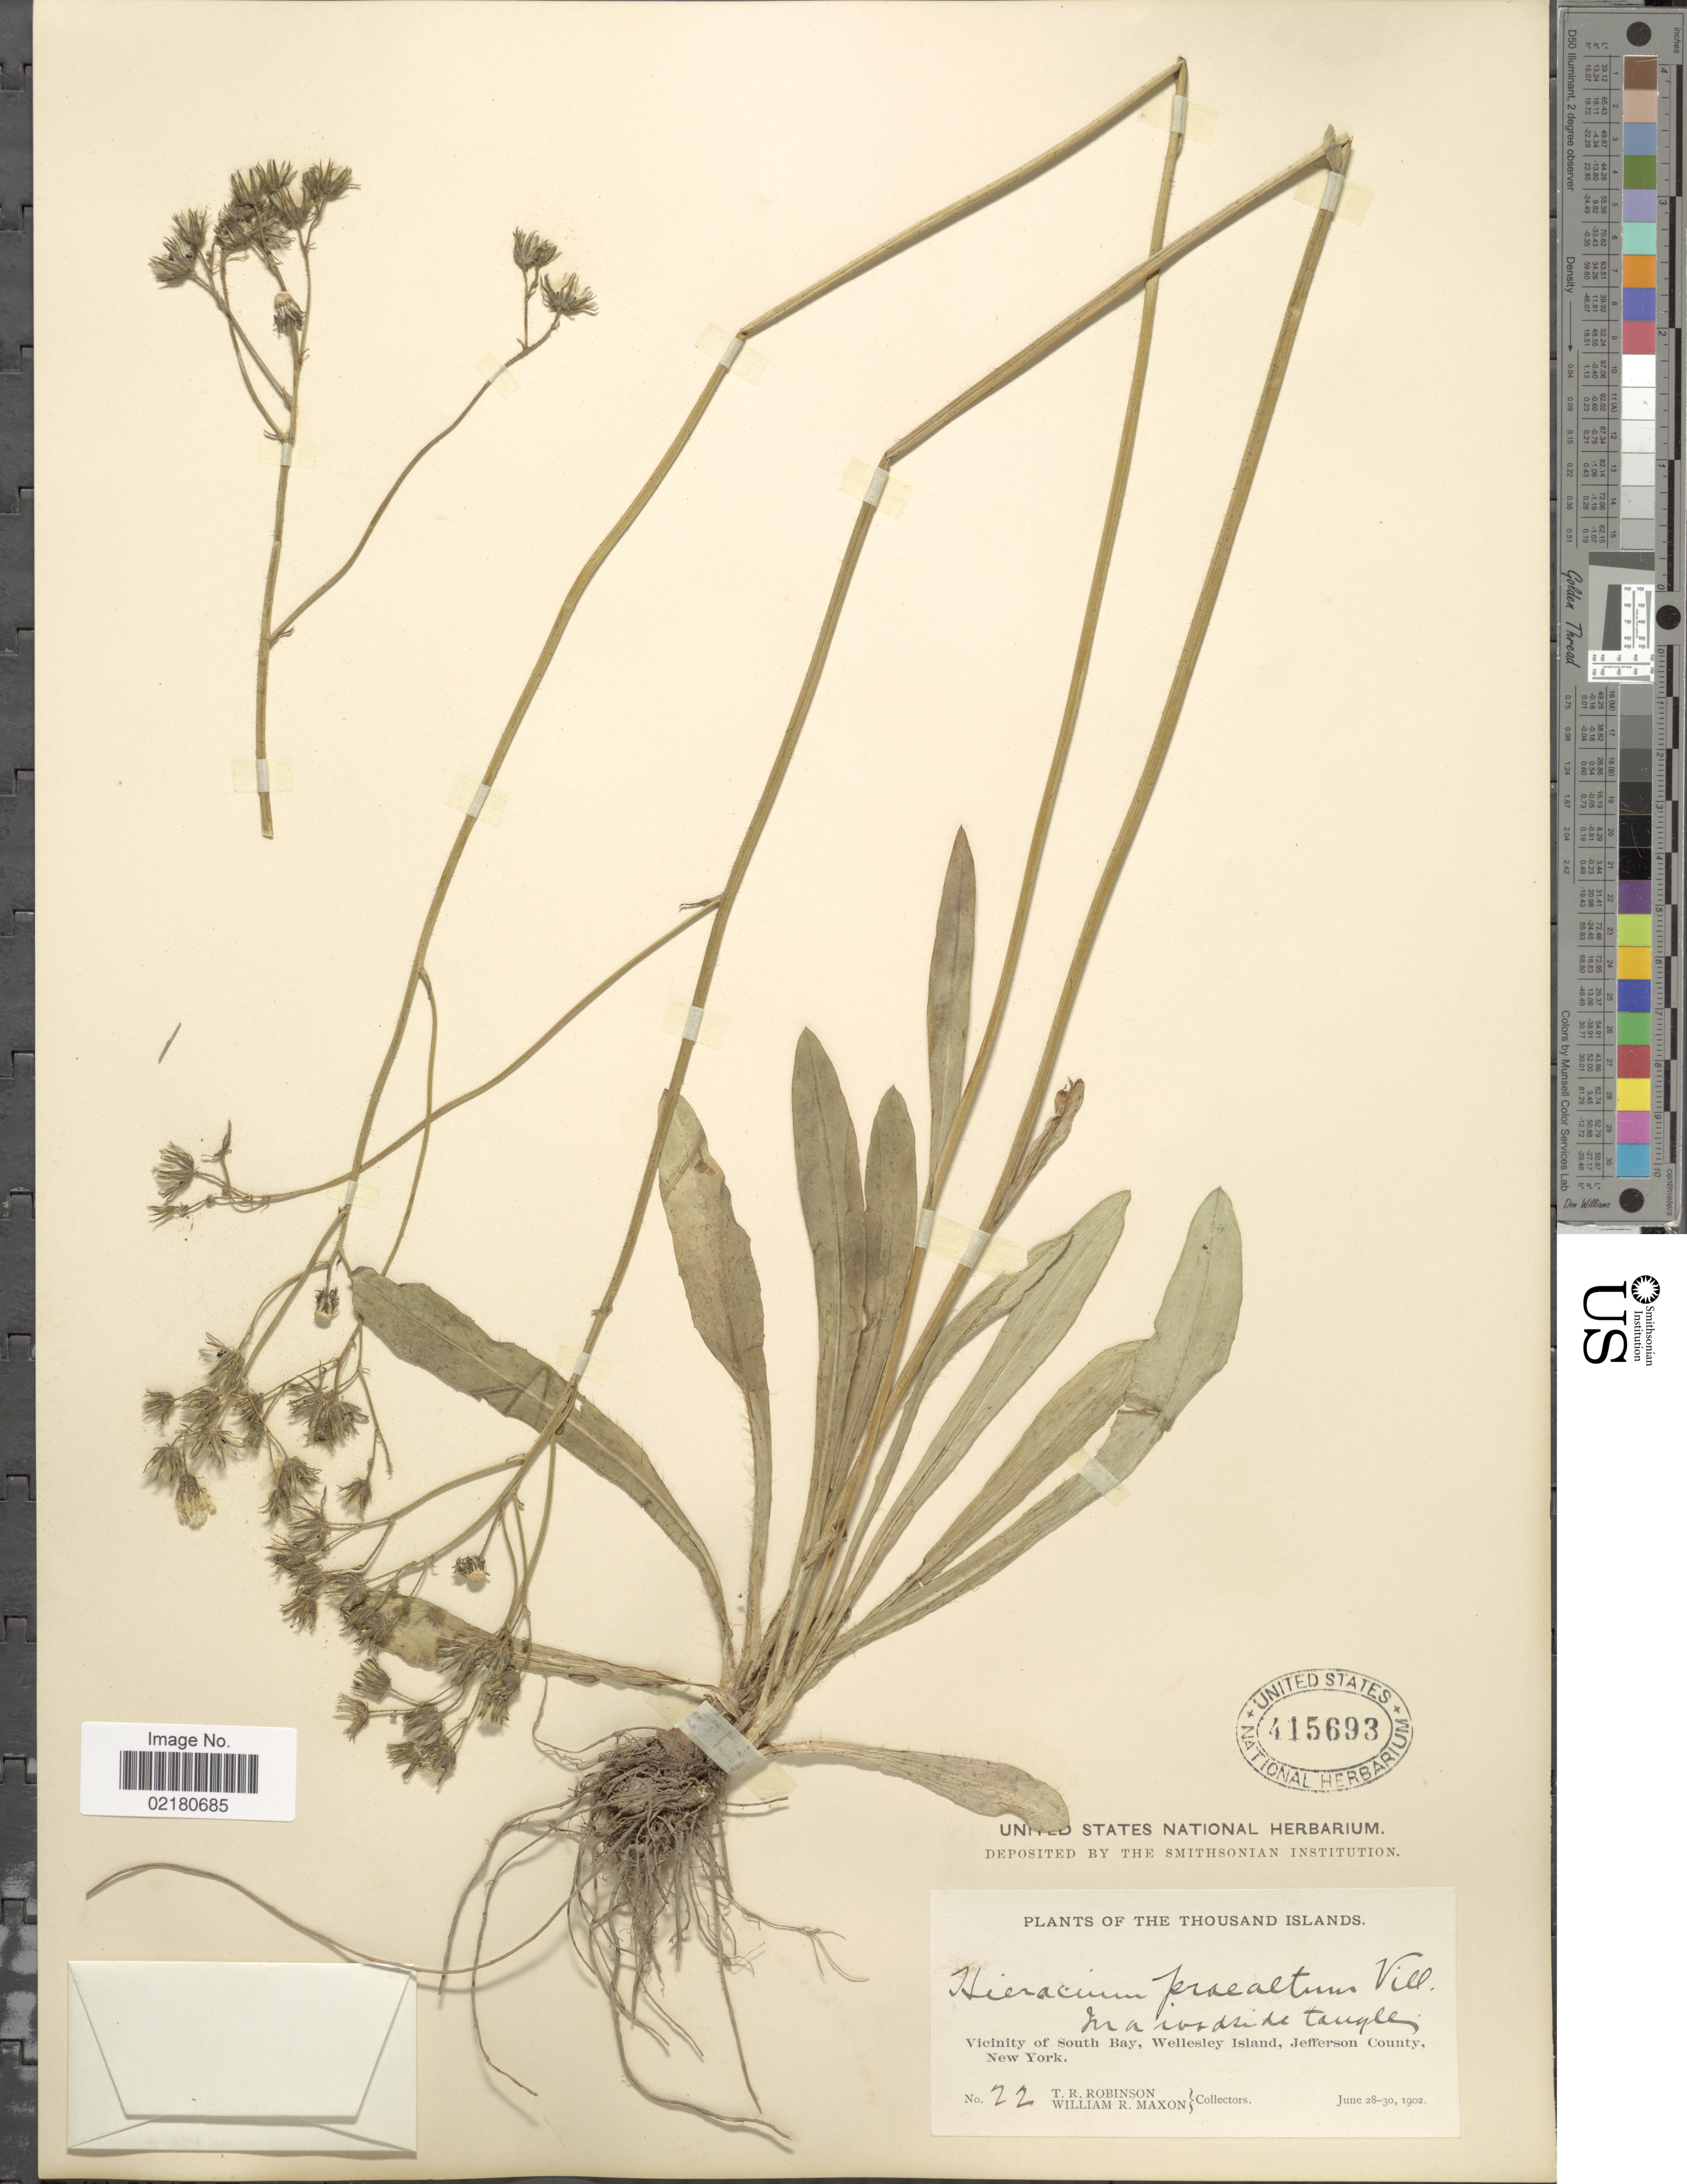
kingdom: Plantae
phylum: Tracheophyta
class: Magnoliopsida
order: Asterales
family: Asteraceae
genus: Pilosella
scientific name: Pilosella piloselloides subsp. praealta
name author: (Gochnat) S. Bräut. & Greuter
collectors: T. R. Robinson & W. R. Maxon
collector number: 22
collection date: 1902-06-28/1902-06-30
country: United States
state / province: New York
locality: Vicinity of South Bay, Wellesley island, Jefferson County, New York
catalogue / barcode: US 415693